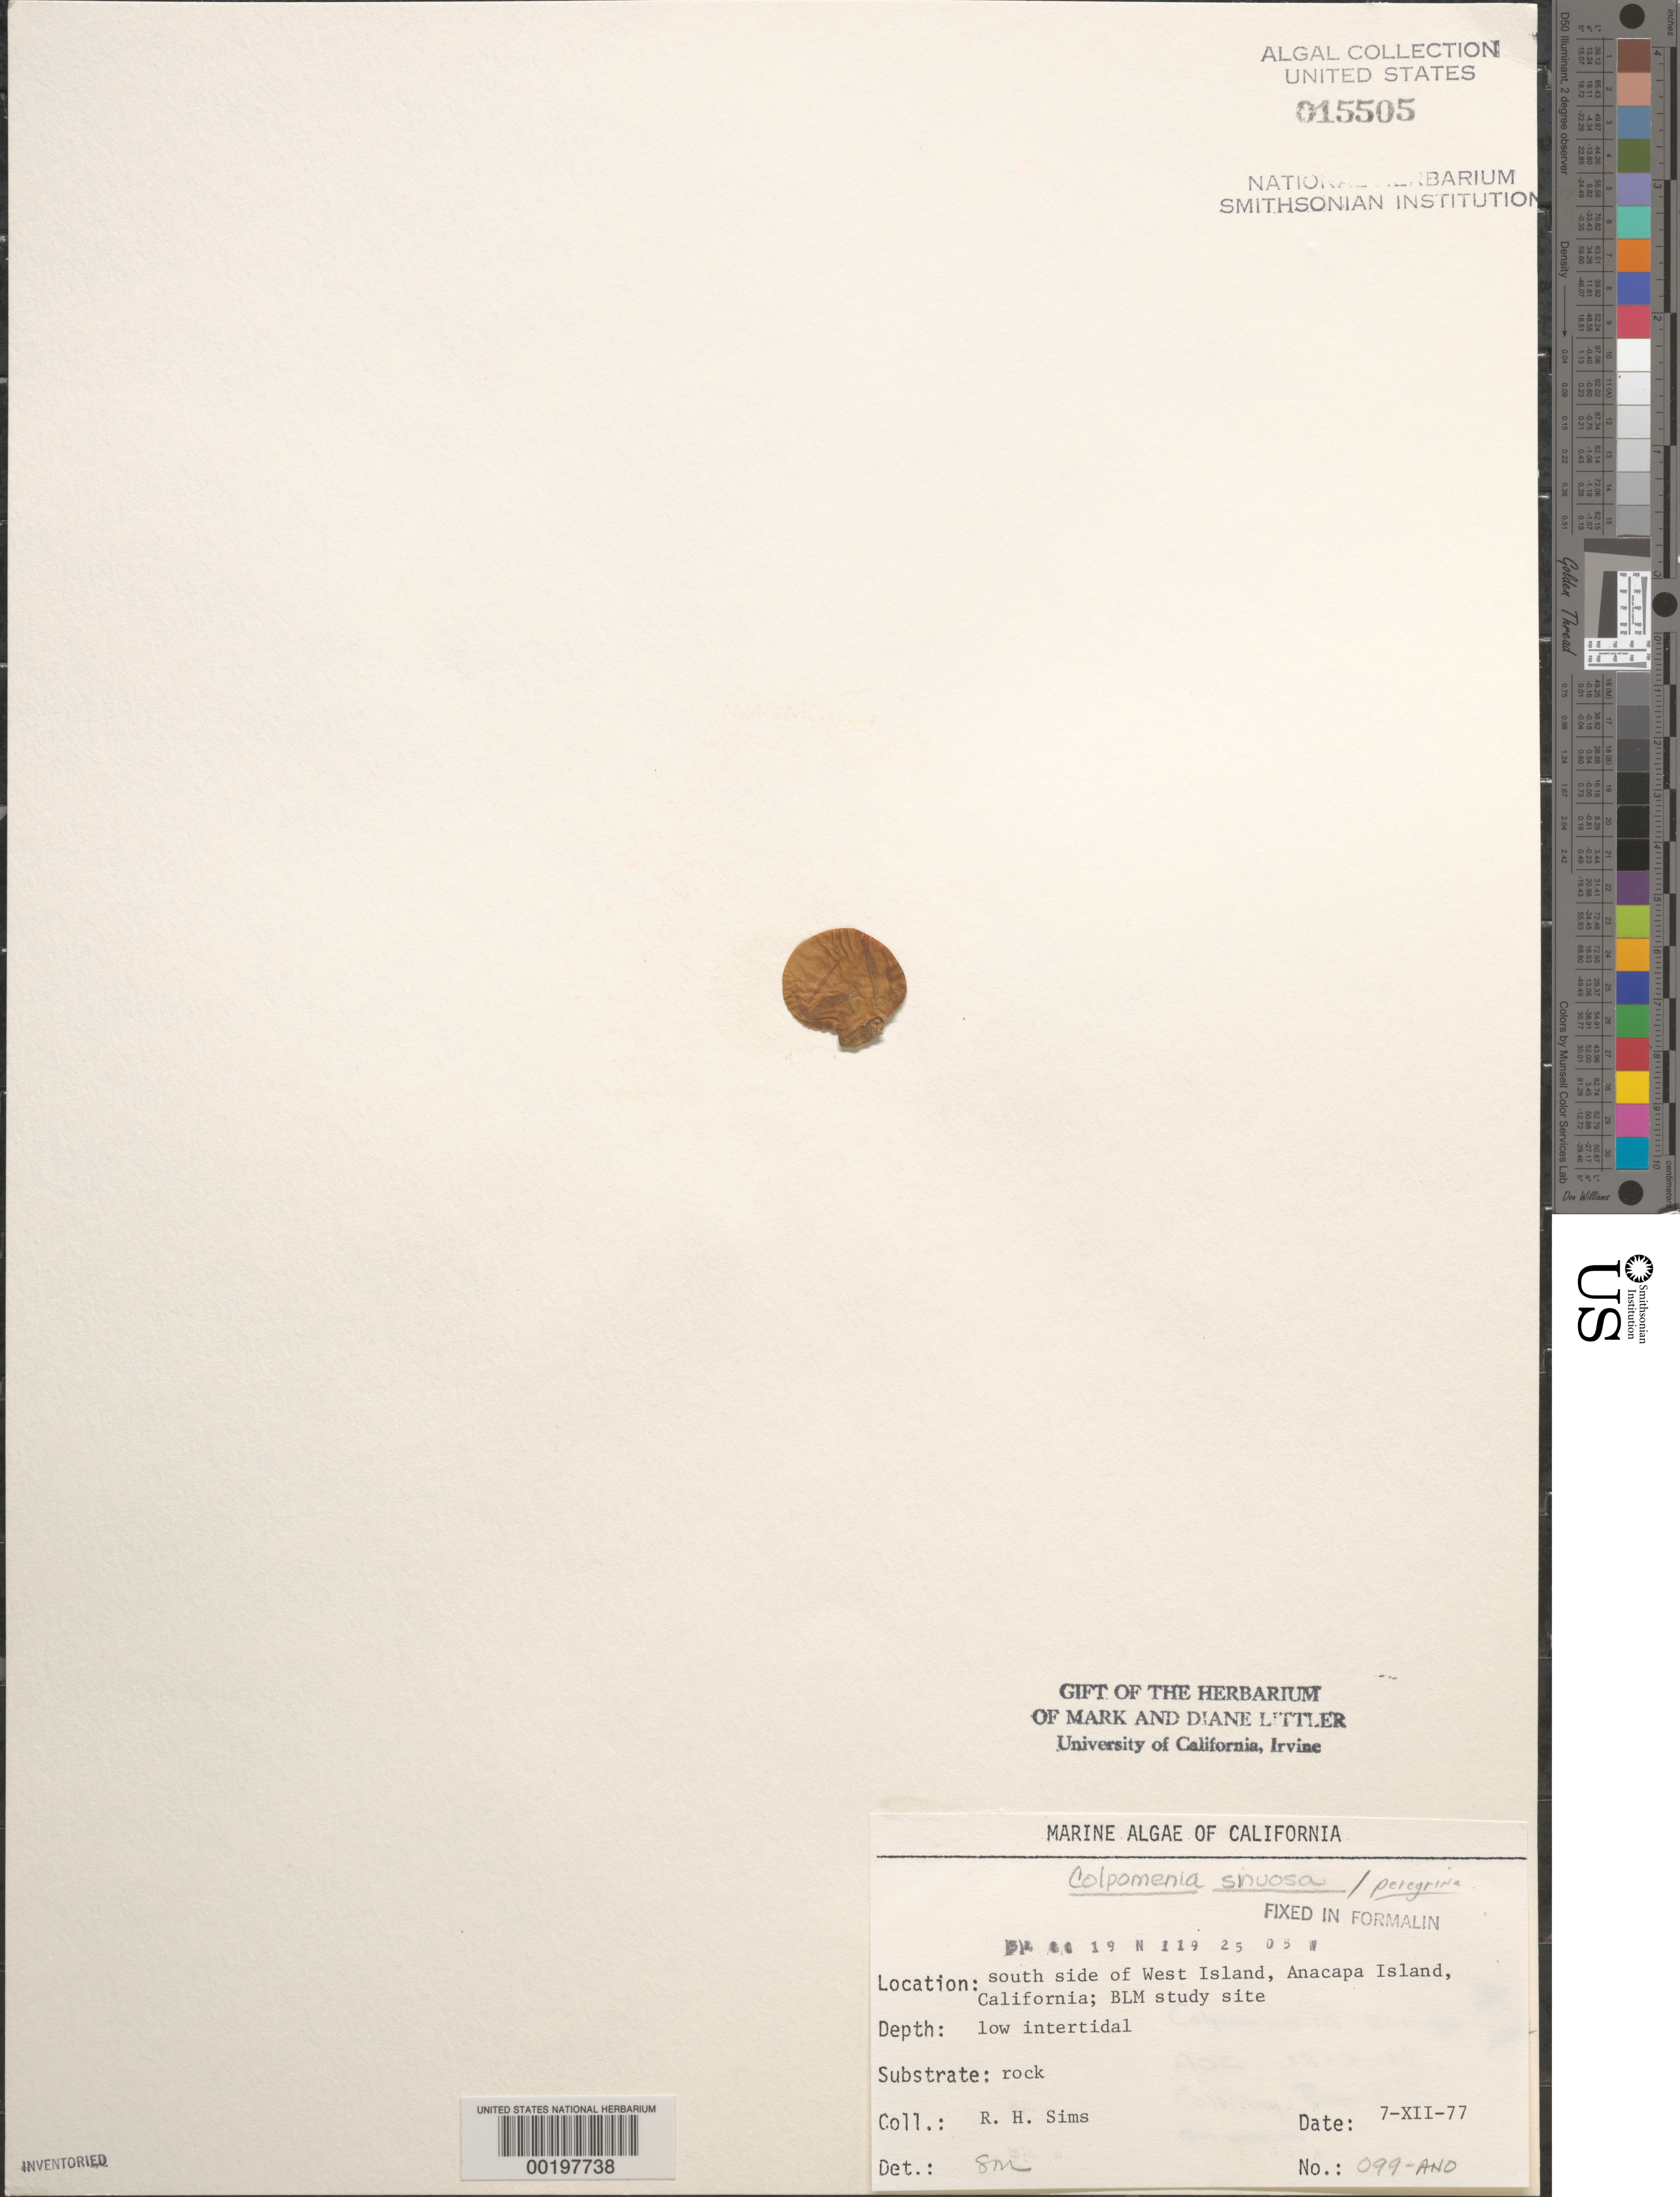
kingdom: Chromista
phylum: Ochrophyta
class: Phaeophyceae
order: Scytosiphonales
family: Scytosiphonaceae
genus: Colpomenia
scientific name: Colpomenia sinuosa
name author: (K. Mert. ex Roth) Derbes & Solier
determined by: Murray, S. N.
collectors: R. H. Sims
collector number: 099-ANO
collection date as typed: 07 Dec 1977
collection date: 1977-12-07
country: United States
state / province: California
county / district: Ventura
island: Anacapa Island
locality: South side of west island, near Cat Rock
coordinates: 34 00'19"N, 119 25'05"W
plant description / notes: BLM-SOCALBIGHT Rocky Intertidal Survey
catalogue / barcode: US 15505